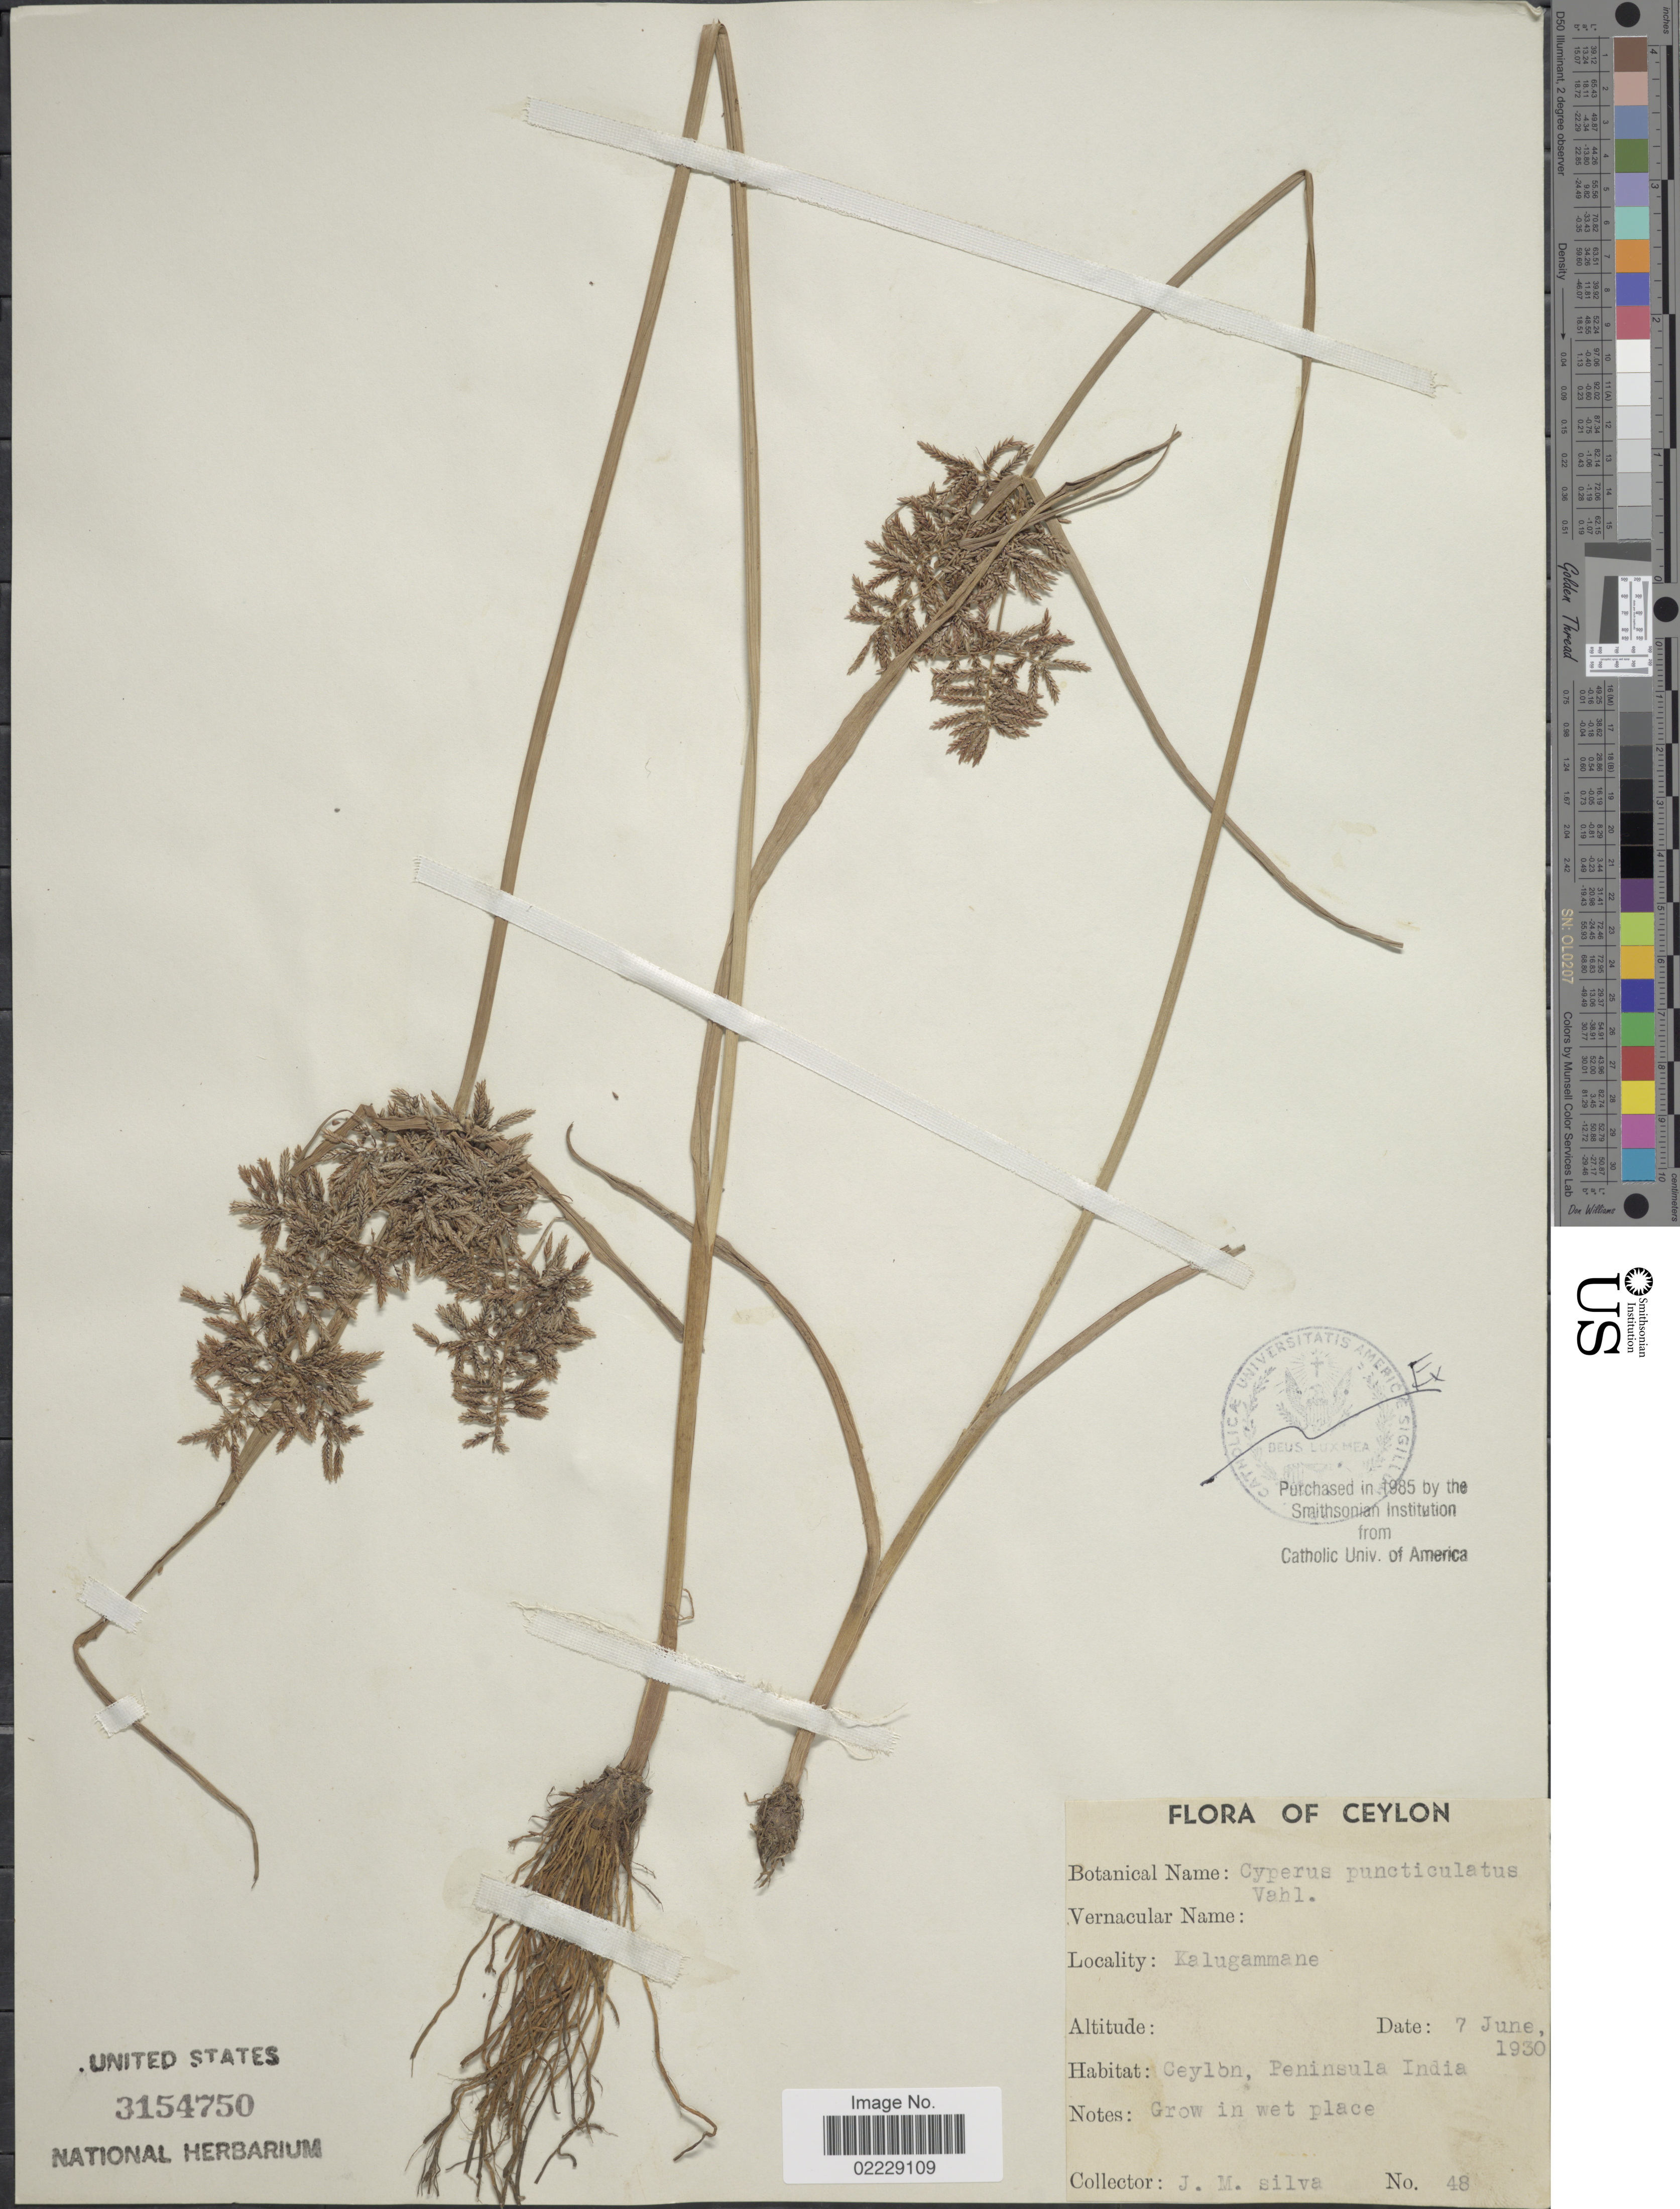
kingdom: Plantae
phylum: Tracheophyta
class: Liliopsida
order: Poales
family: Cyperaceae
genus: Cyperus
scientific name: Cyperus puncticulatus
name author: Vahl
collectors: J. M. Silva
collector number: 48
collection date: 1930-06-07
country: Sri Lanka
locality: Ceylon, Peninsula India.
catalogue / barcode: US 3154750